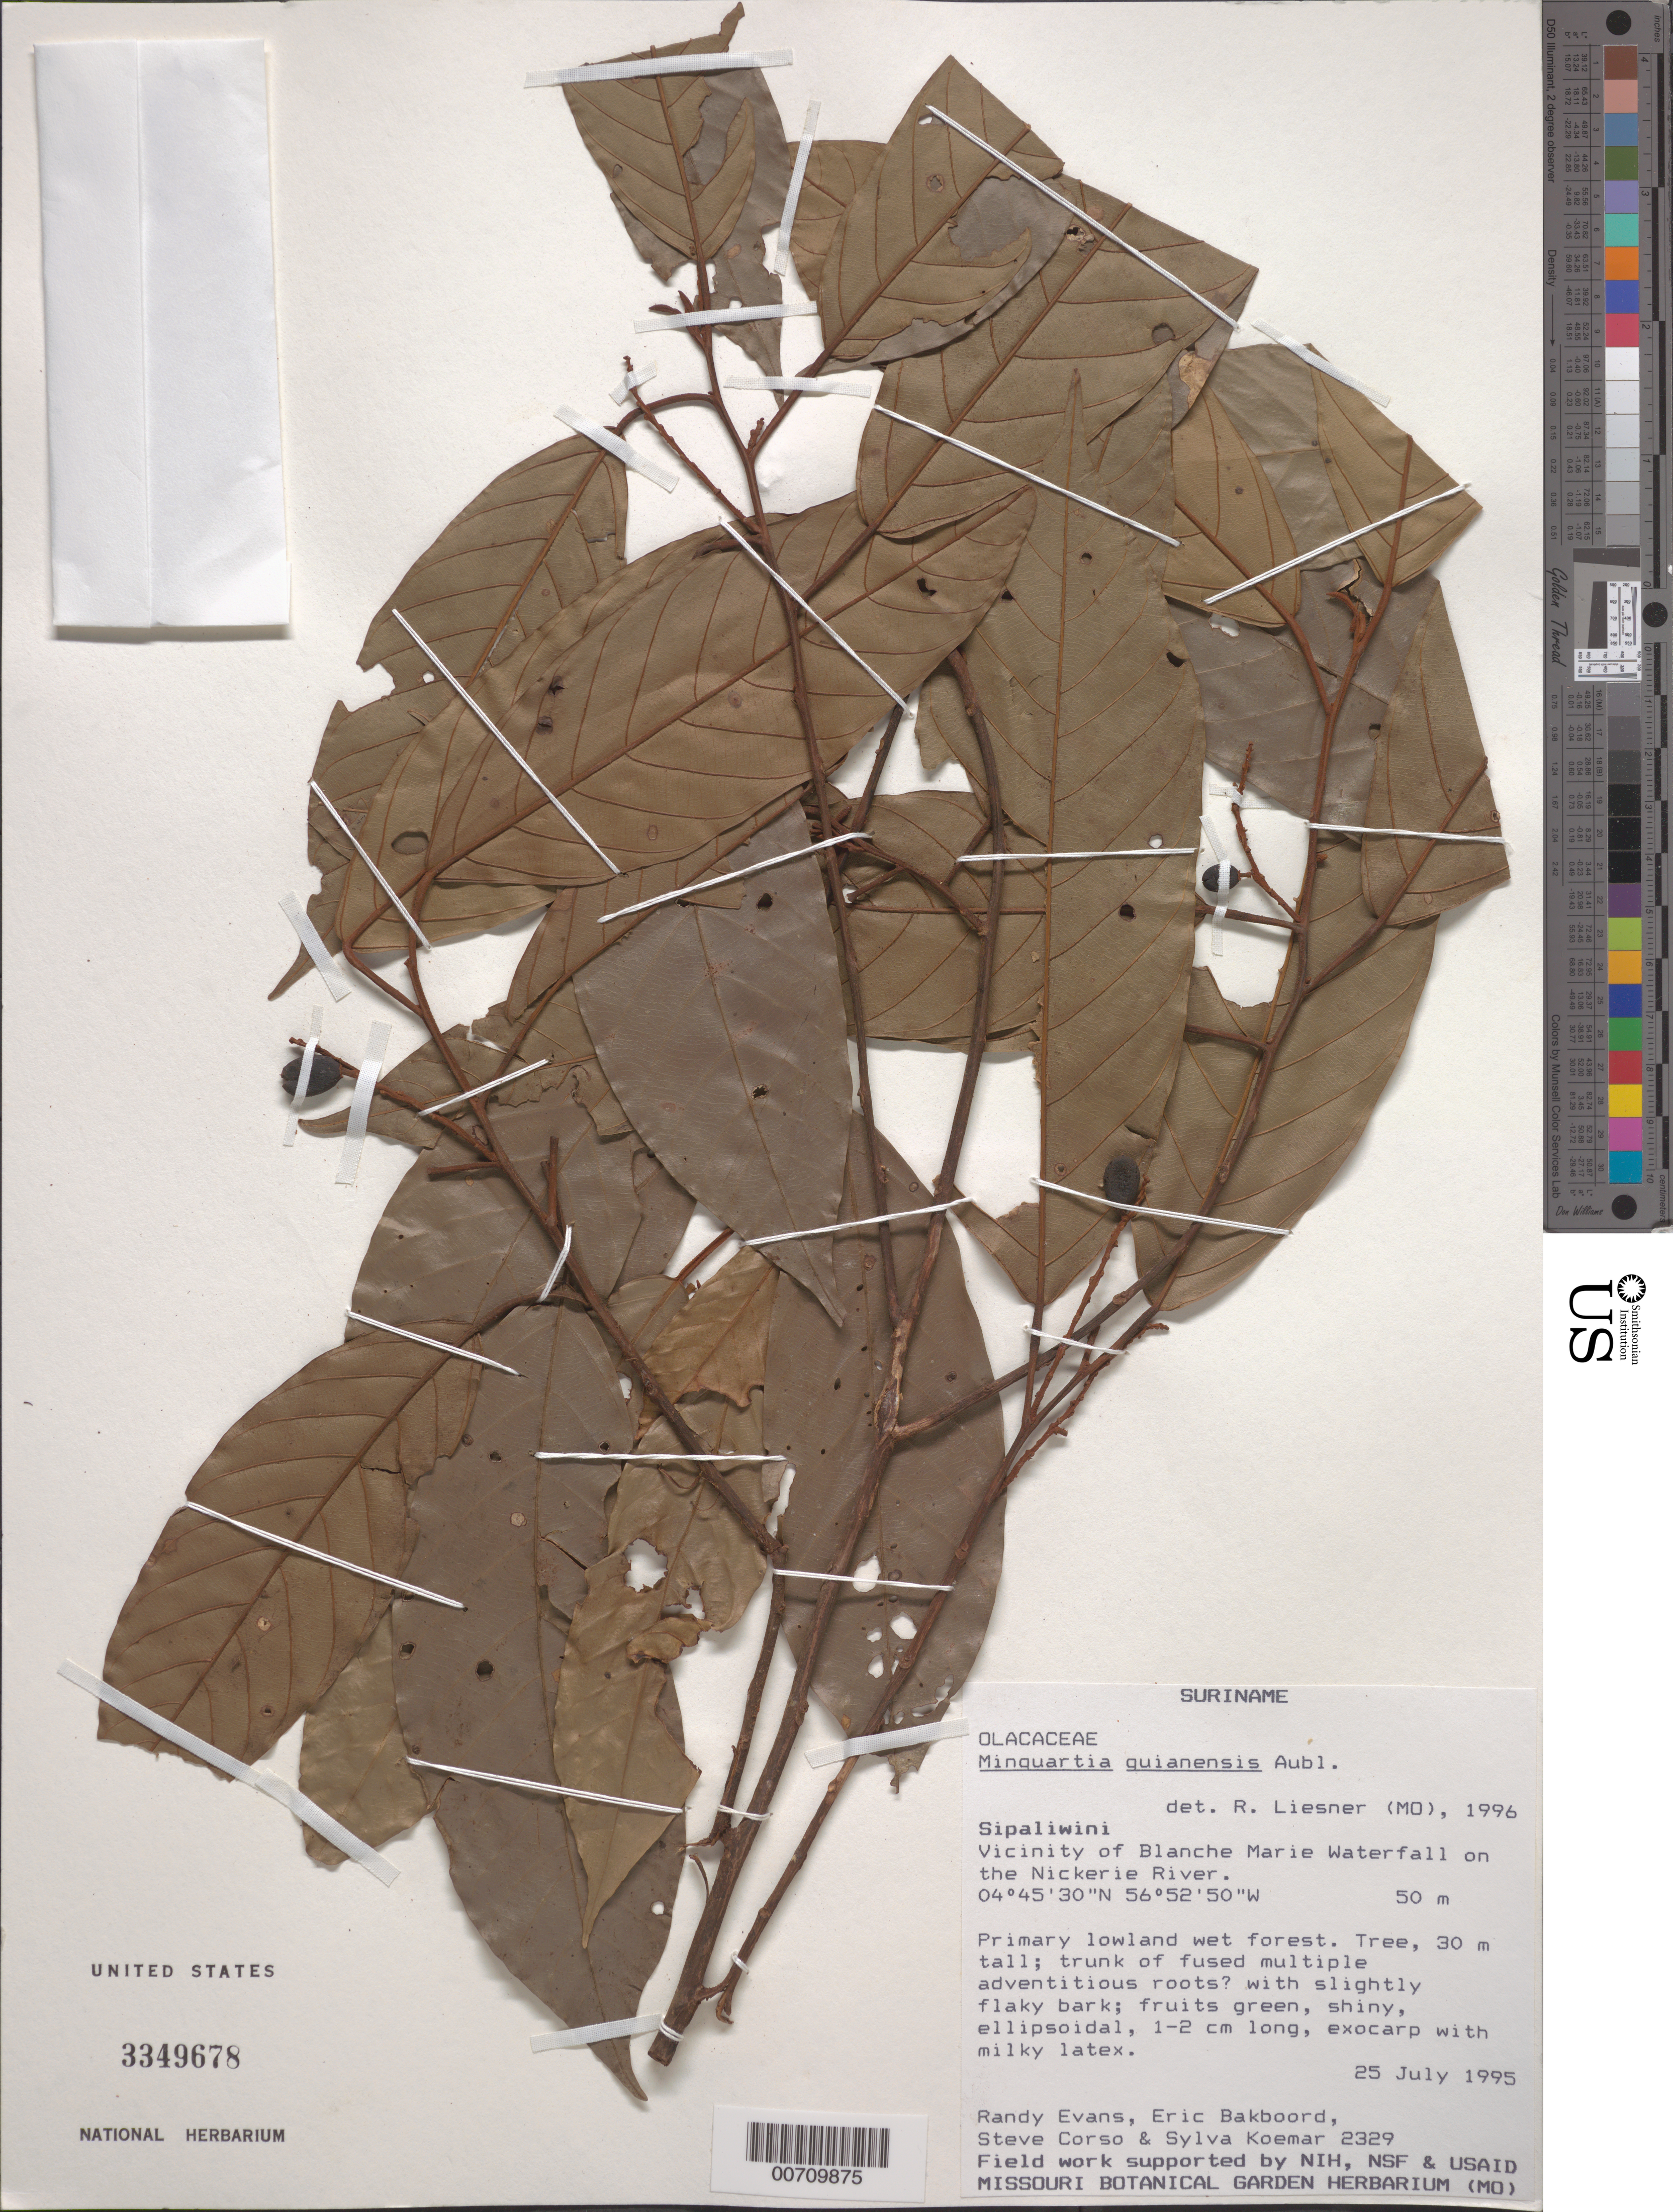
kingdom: Plantae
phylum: Tracheophyta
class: Magnoliopsida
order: Santalales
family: Coulaceae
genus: Minquartia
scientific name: Minquartia guianensis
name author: Aubl.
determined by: Liesner, R. L.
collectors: R. Evans, E. Bakboord, S. Corso & S. Koemar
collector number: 2329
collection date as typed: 25-Jul-95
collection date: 1995-07-25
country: Suriname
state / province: Sipaliwini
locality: Blanche Marie Waterfall, vic., on Nickerie R.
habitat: Primary lowland wet forest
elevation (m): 50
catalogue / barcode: US 3349678